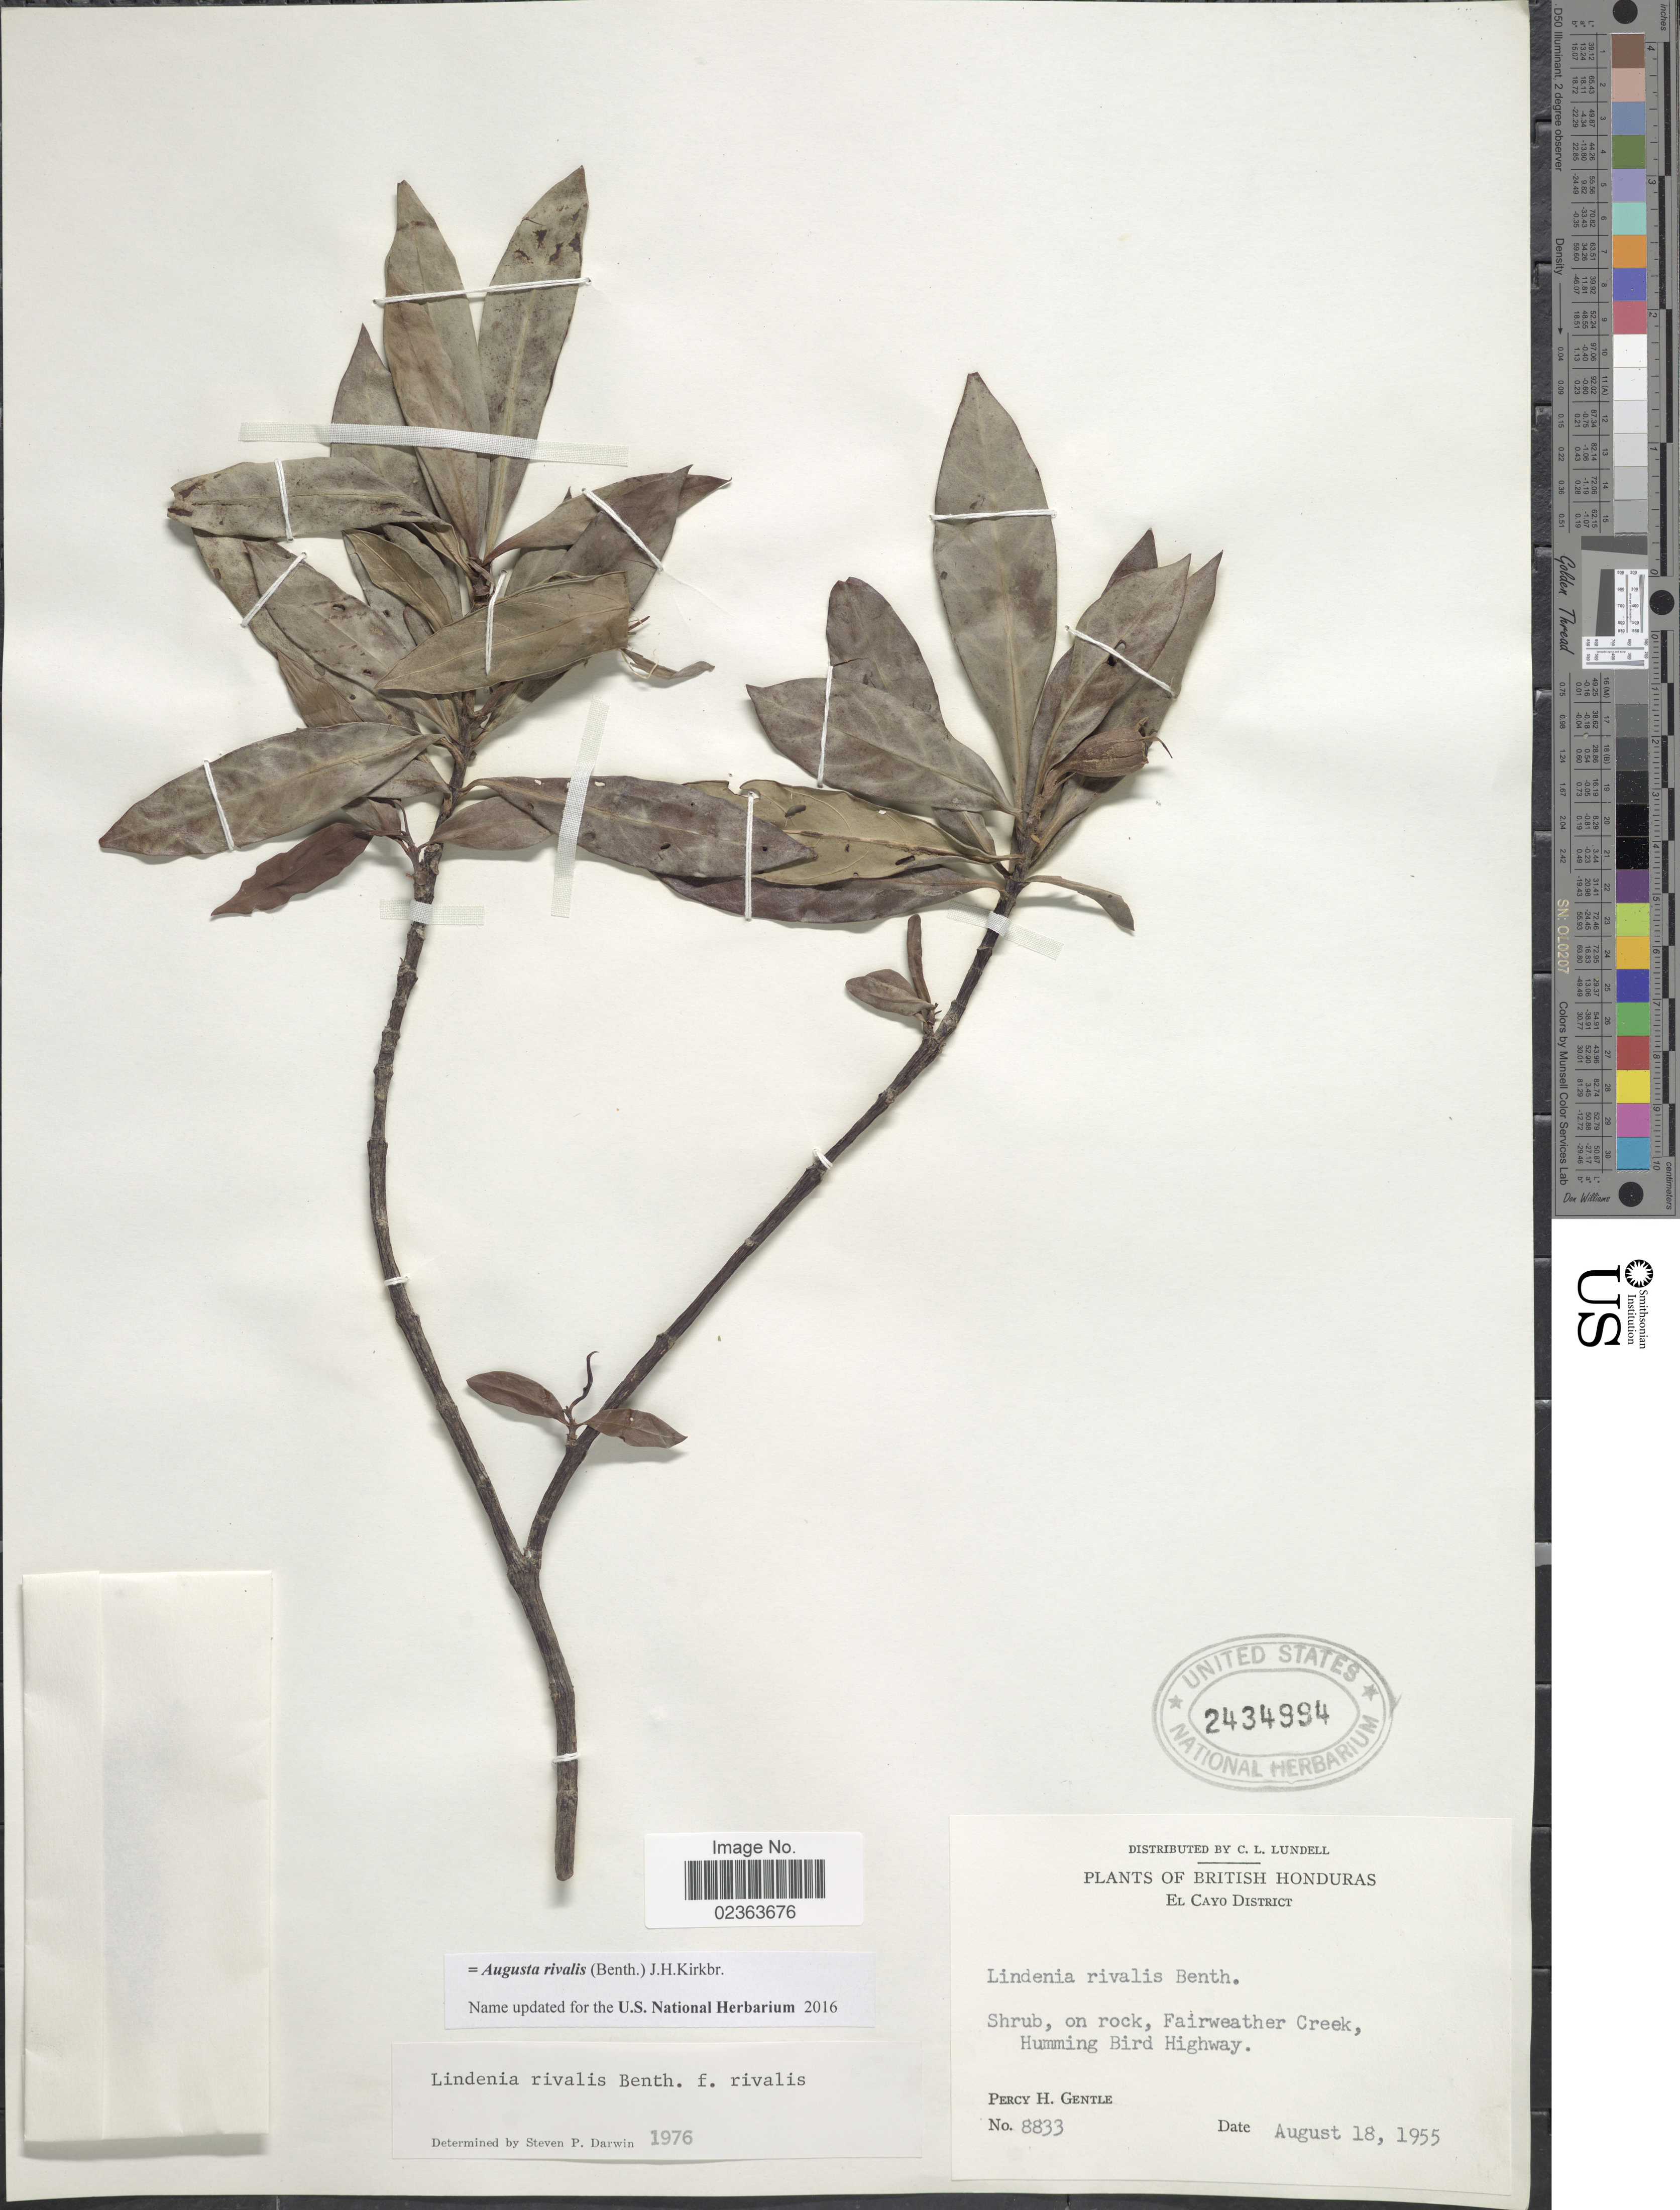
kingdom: Plantae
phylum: Tracheophyta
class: Magnoliopsida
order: Gentianales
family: Rubiaceae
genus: Augusta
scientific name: Augusta rivalis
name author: (Benth.) J.H. Kirkbr.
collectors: P. H. Gentle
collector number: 8833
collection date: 1955-08-18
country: Belize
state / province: Cayo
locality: British Honduras, El Cayo District, Shrub, on rock, Fairweather Creek, Humming Bird Highway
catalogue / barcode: US 2434994